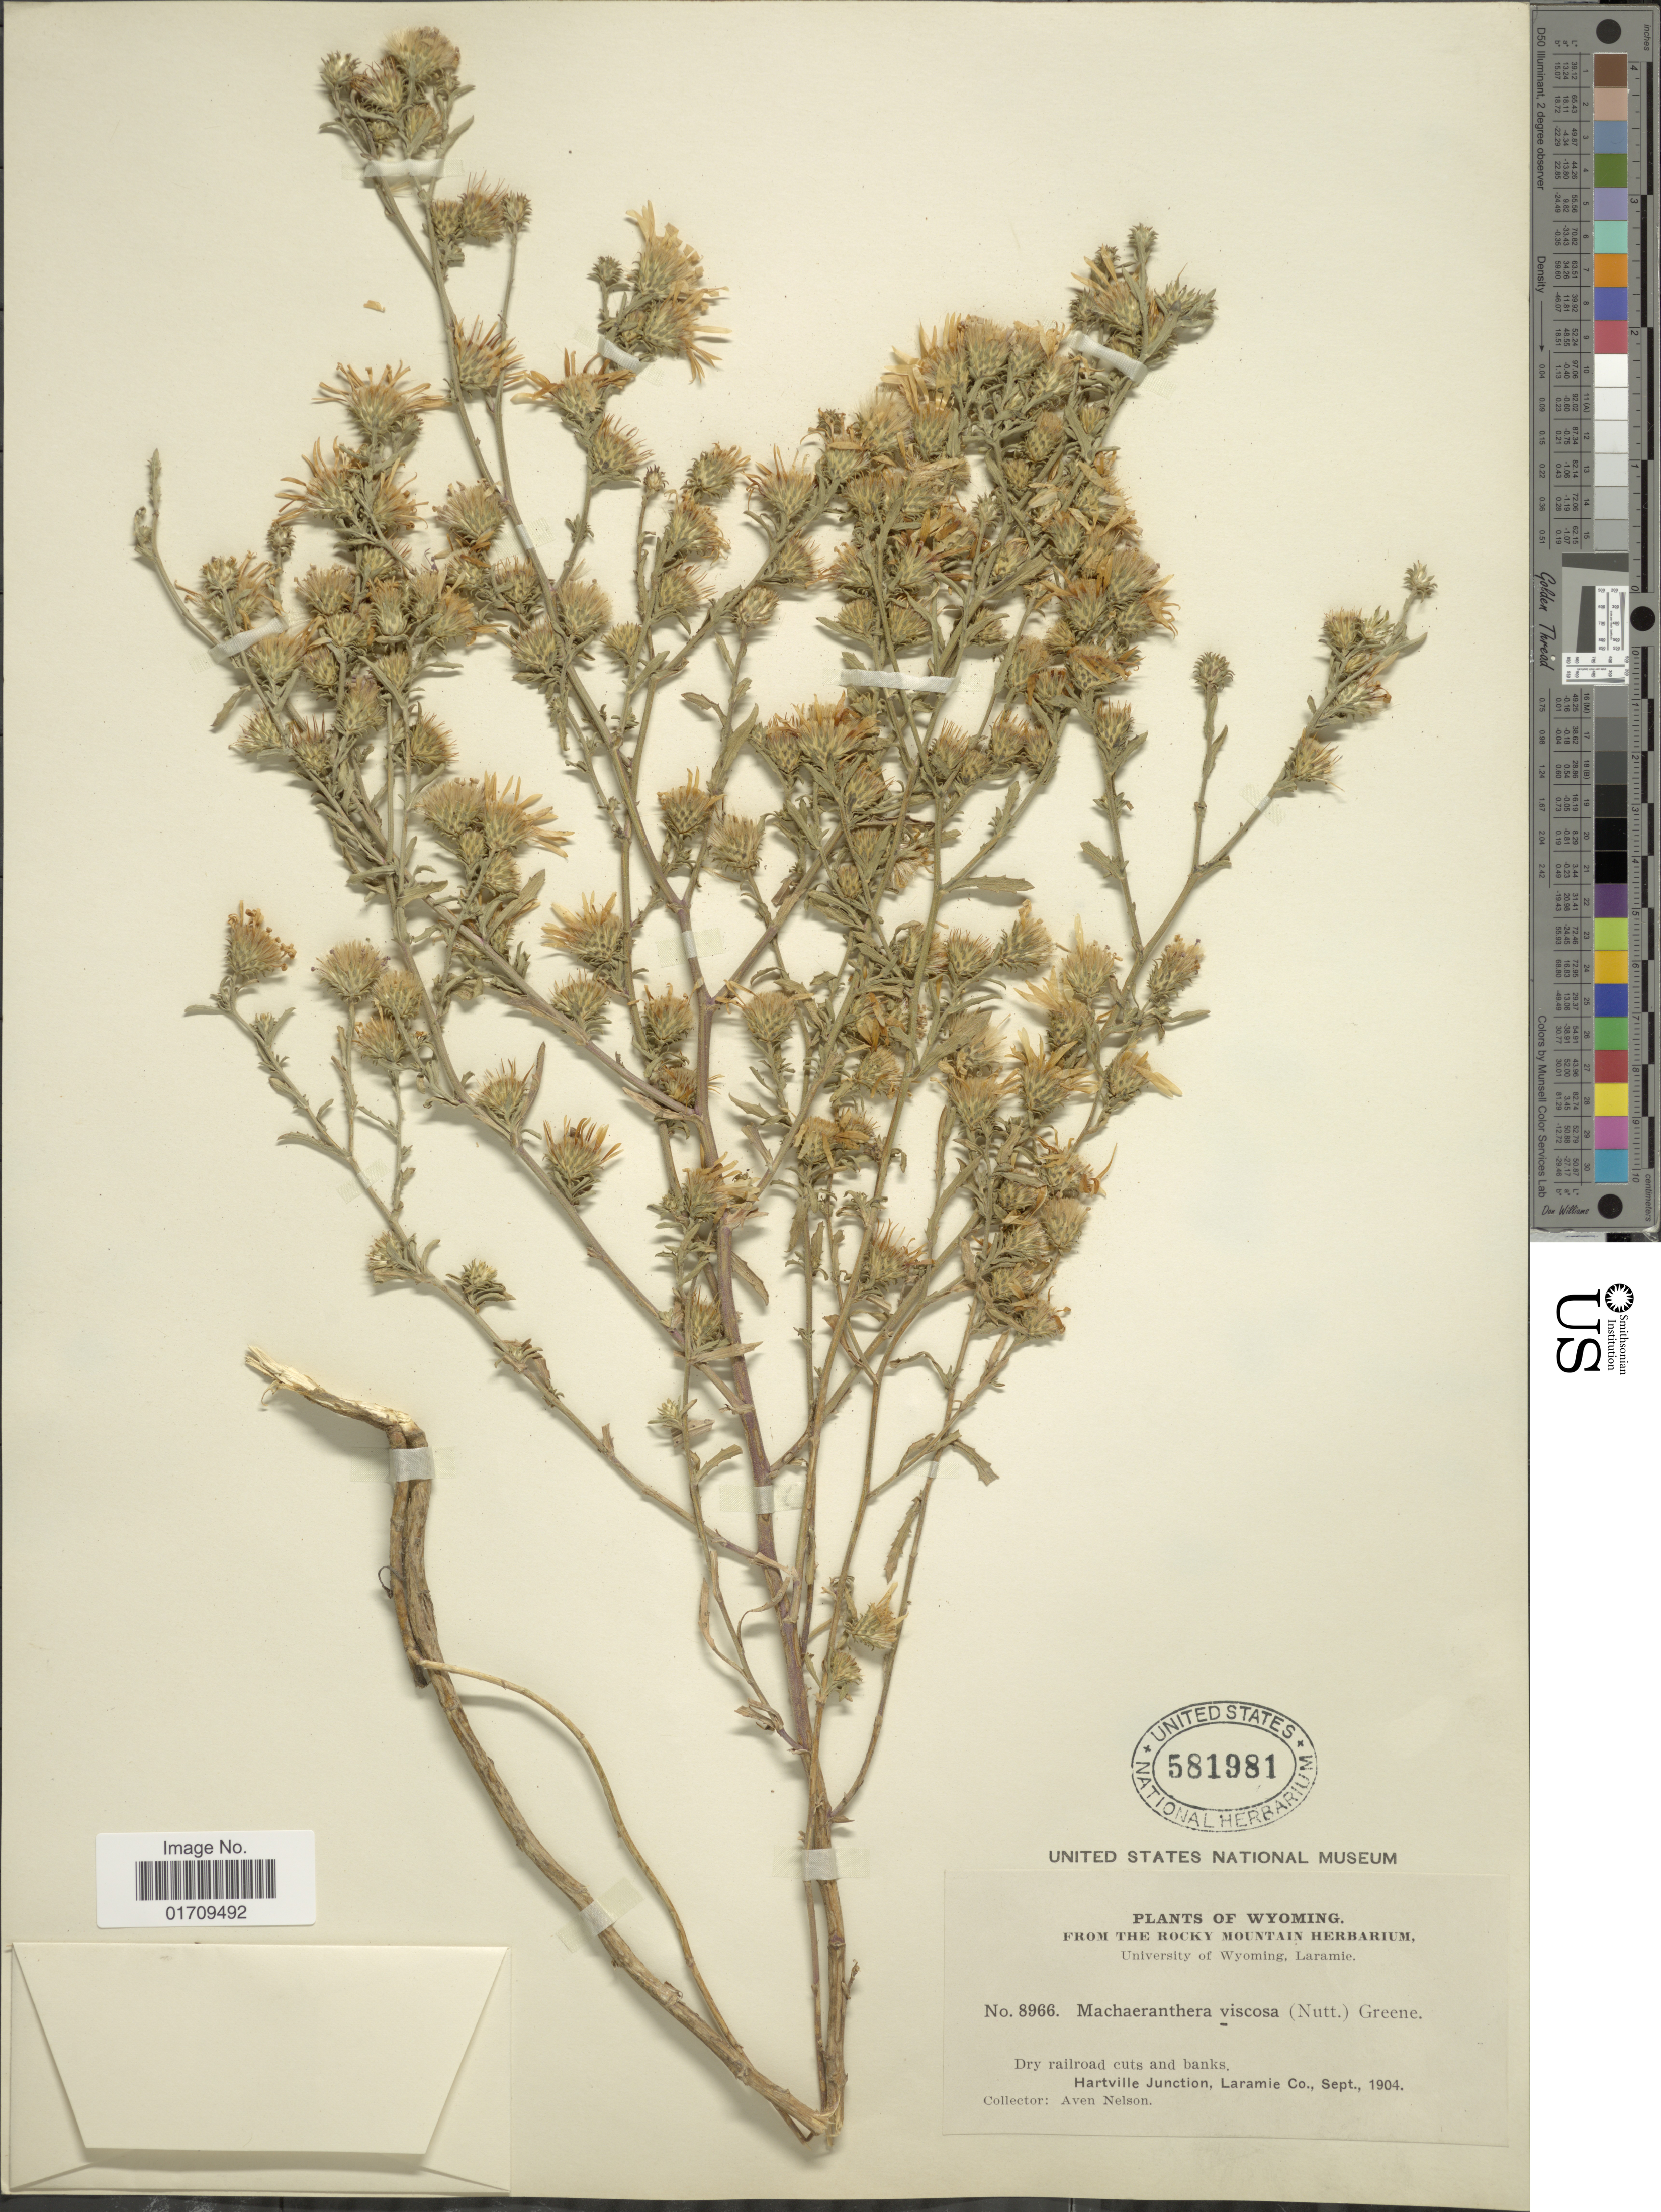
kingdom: Plantae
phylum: Tracheophyta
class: Magnoliopsida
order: Asterales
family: Asteraceae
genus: Machaeranthera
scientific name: Machaeranthera viscosa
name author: (Nutt.) Greene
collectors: A. Nelson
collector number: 8966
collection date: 1904-09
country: United States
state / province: Wyoming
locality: Hartville Junction, Laramie Co.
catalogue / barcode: US 581981